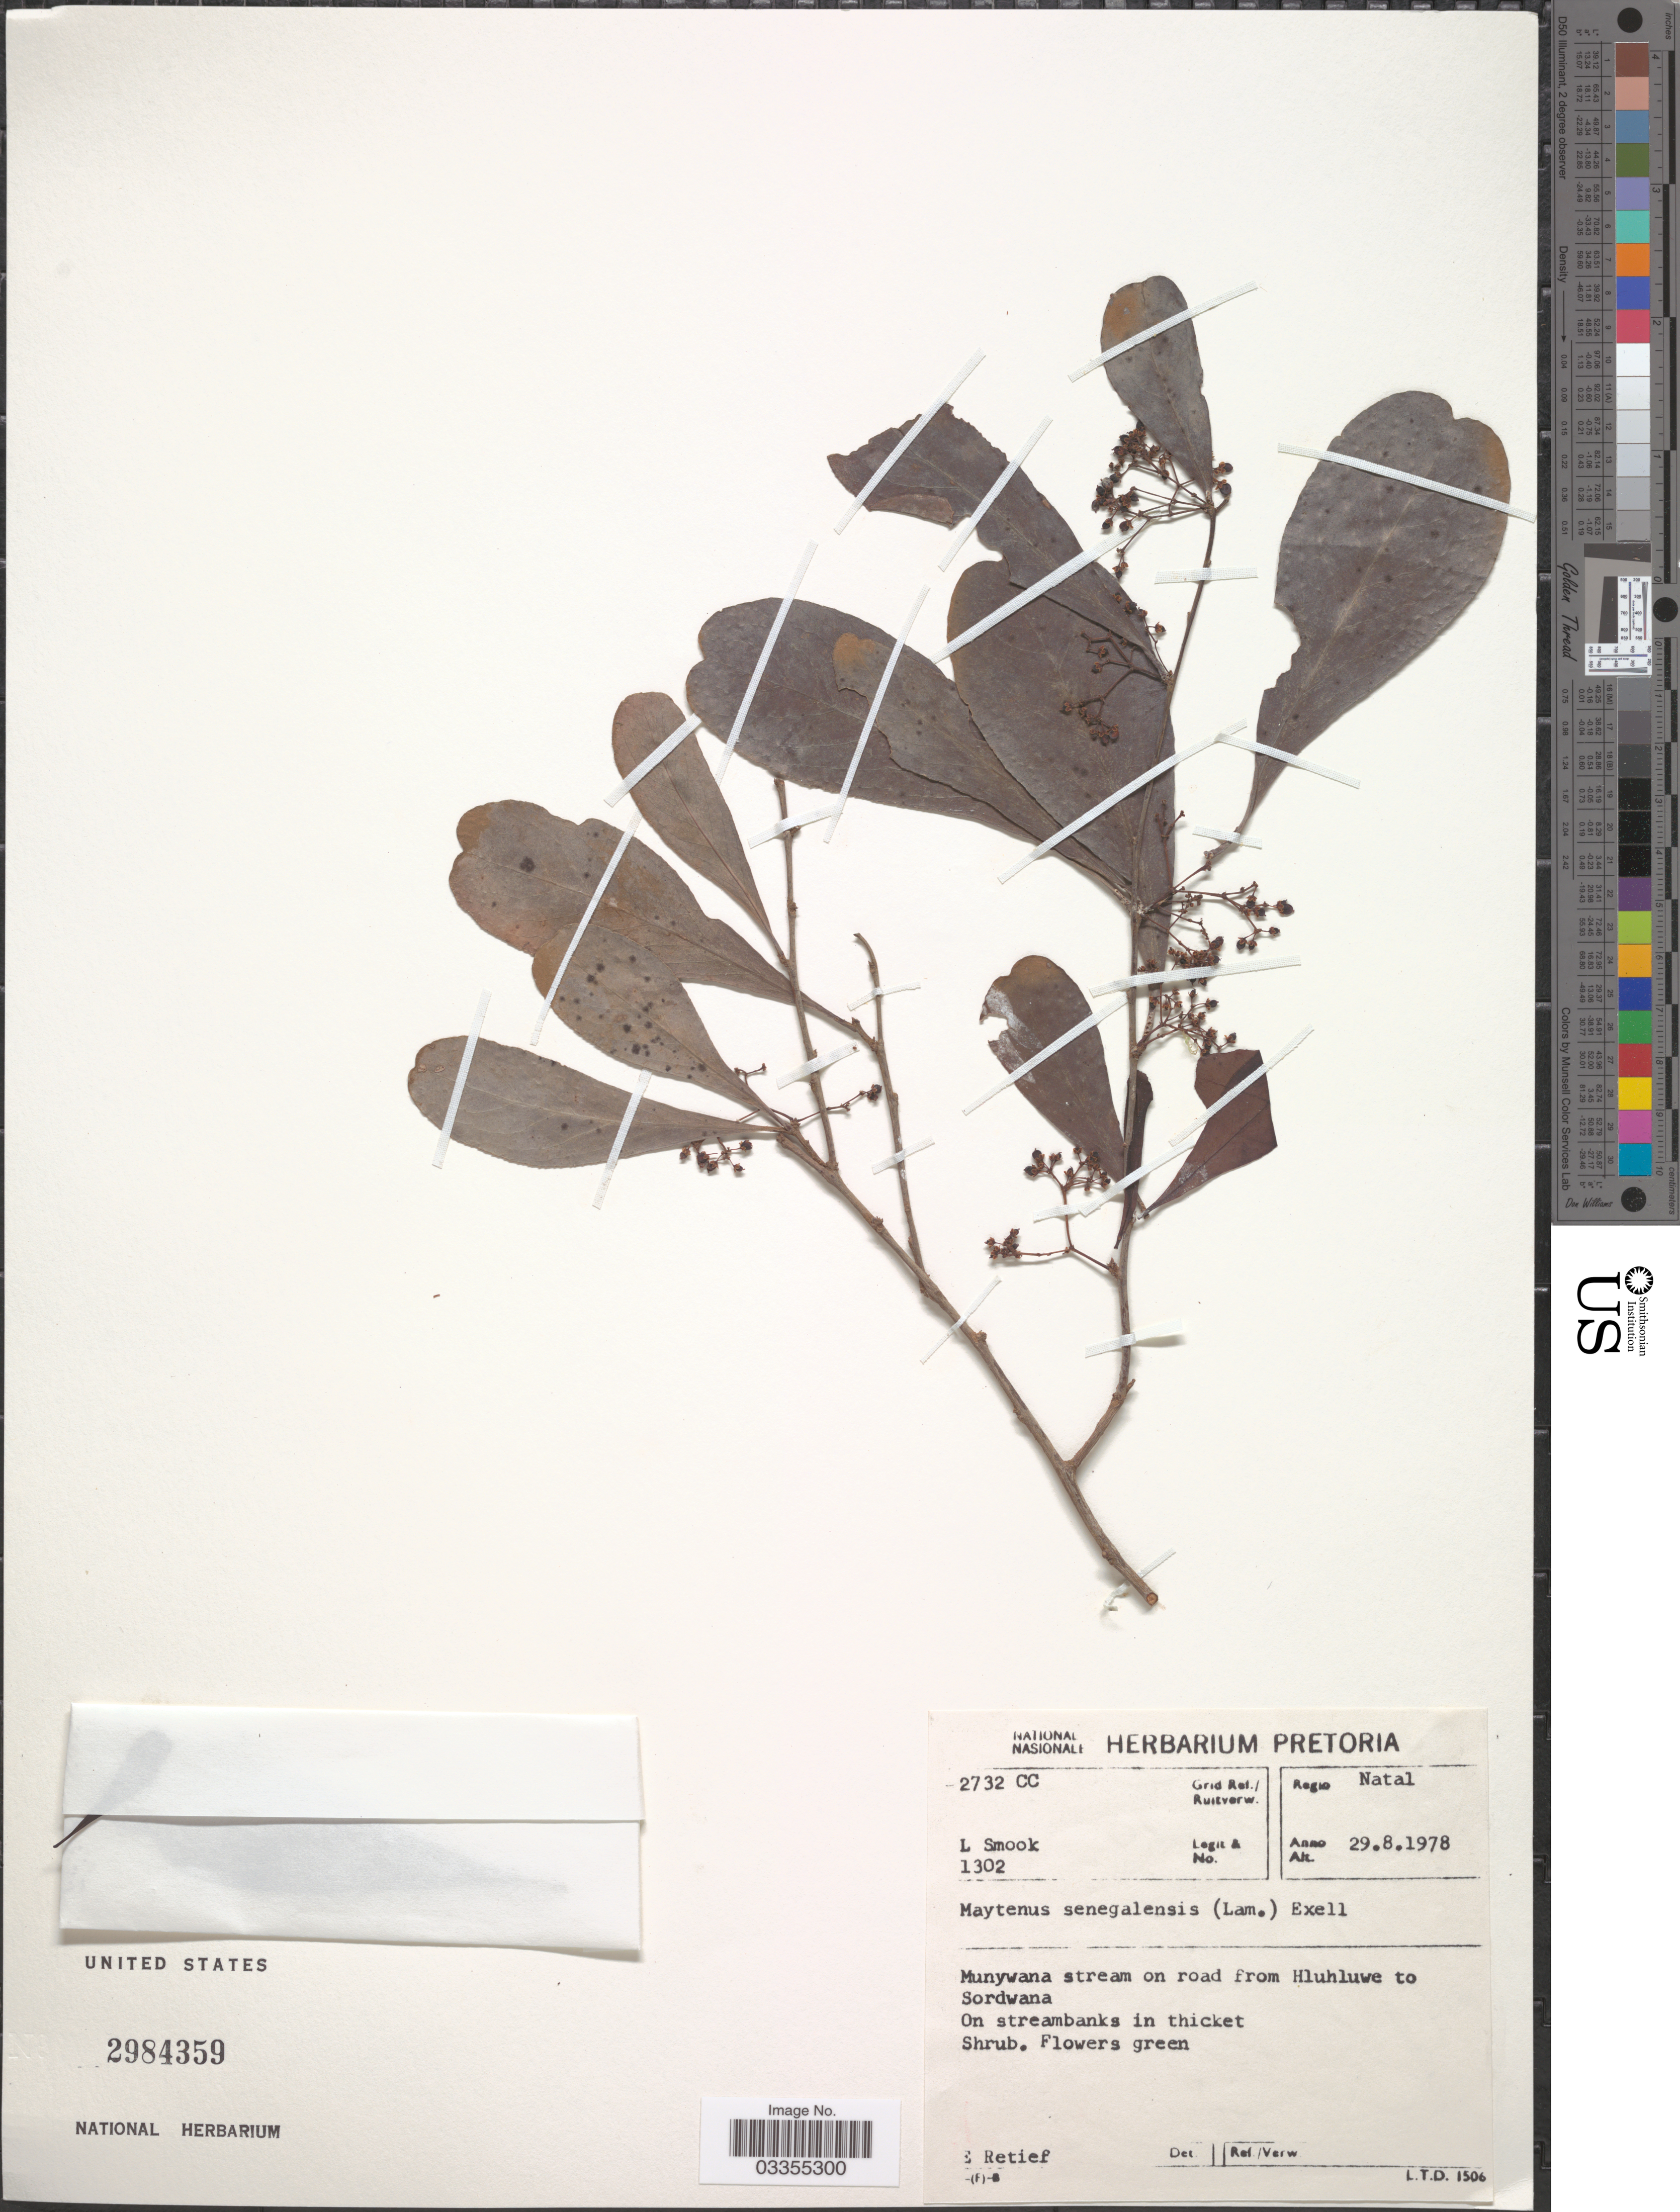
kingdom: Plantae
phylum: Tracheophyta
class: Magnoliopsida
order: Celastrales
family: Celastraceae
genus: Gymnosporia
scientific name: Gymnosporia senegalensis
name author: (Lam.) Loes.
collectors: L. Smook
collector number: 1302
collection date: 1978-08-29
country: South Africa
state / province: KwaZulu-Natal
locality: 2732 CC Grid Ref./ Ruitverw. Regio Natal. Munywana stream on road from Hluhluwe to Sordwana.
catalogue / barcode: US 2984359